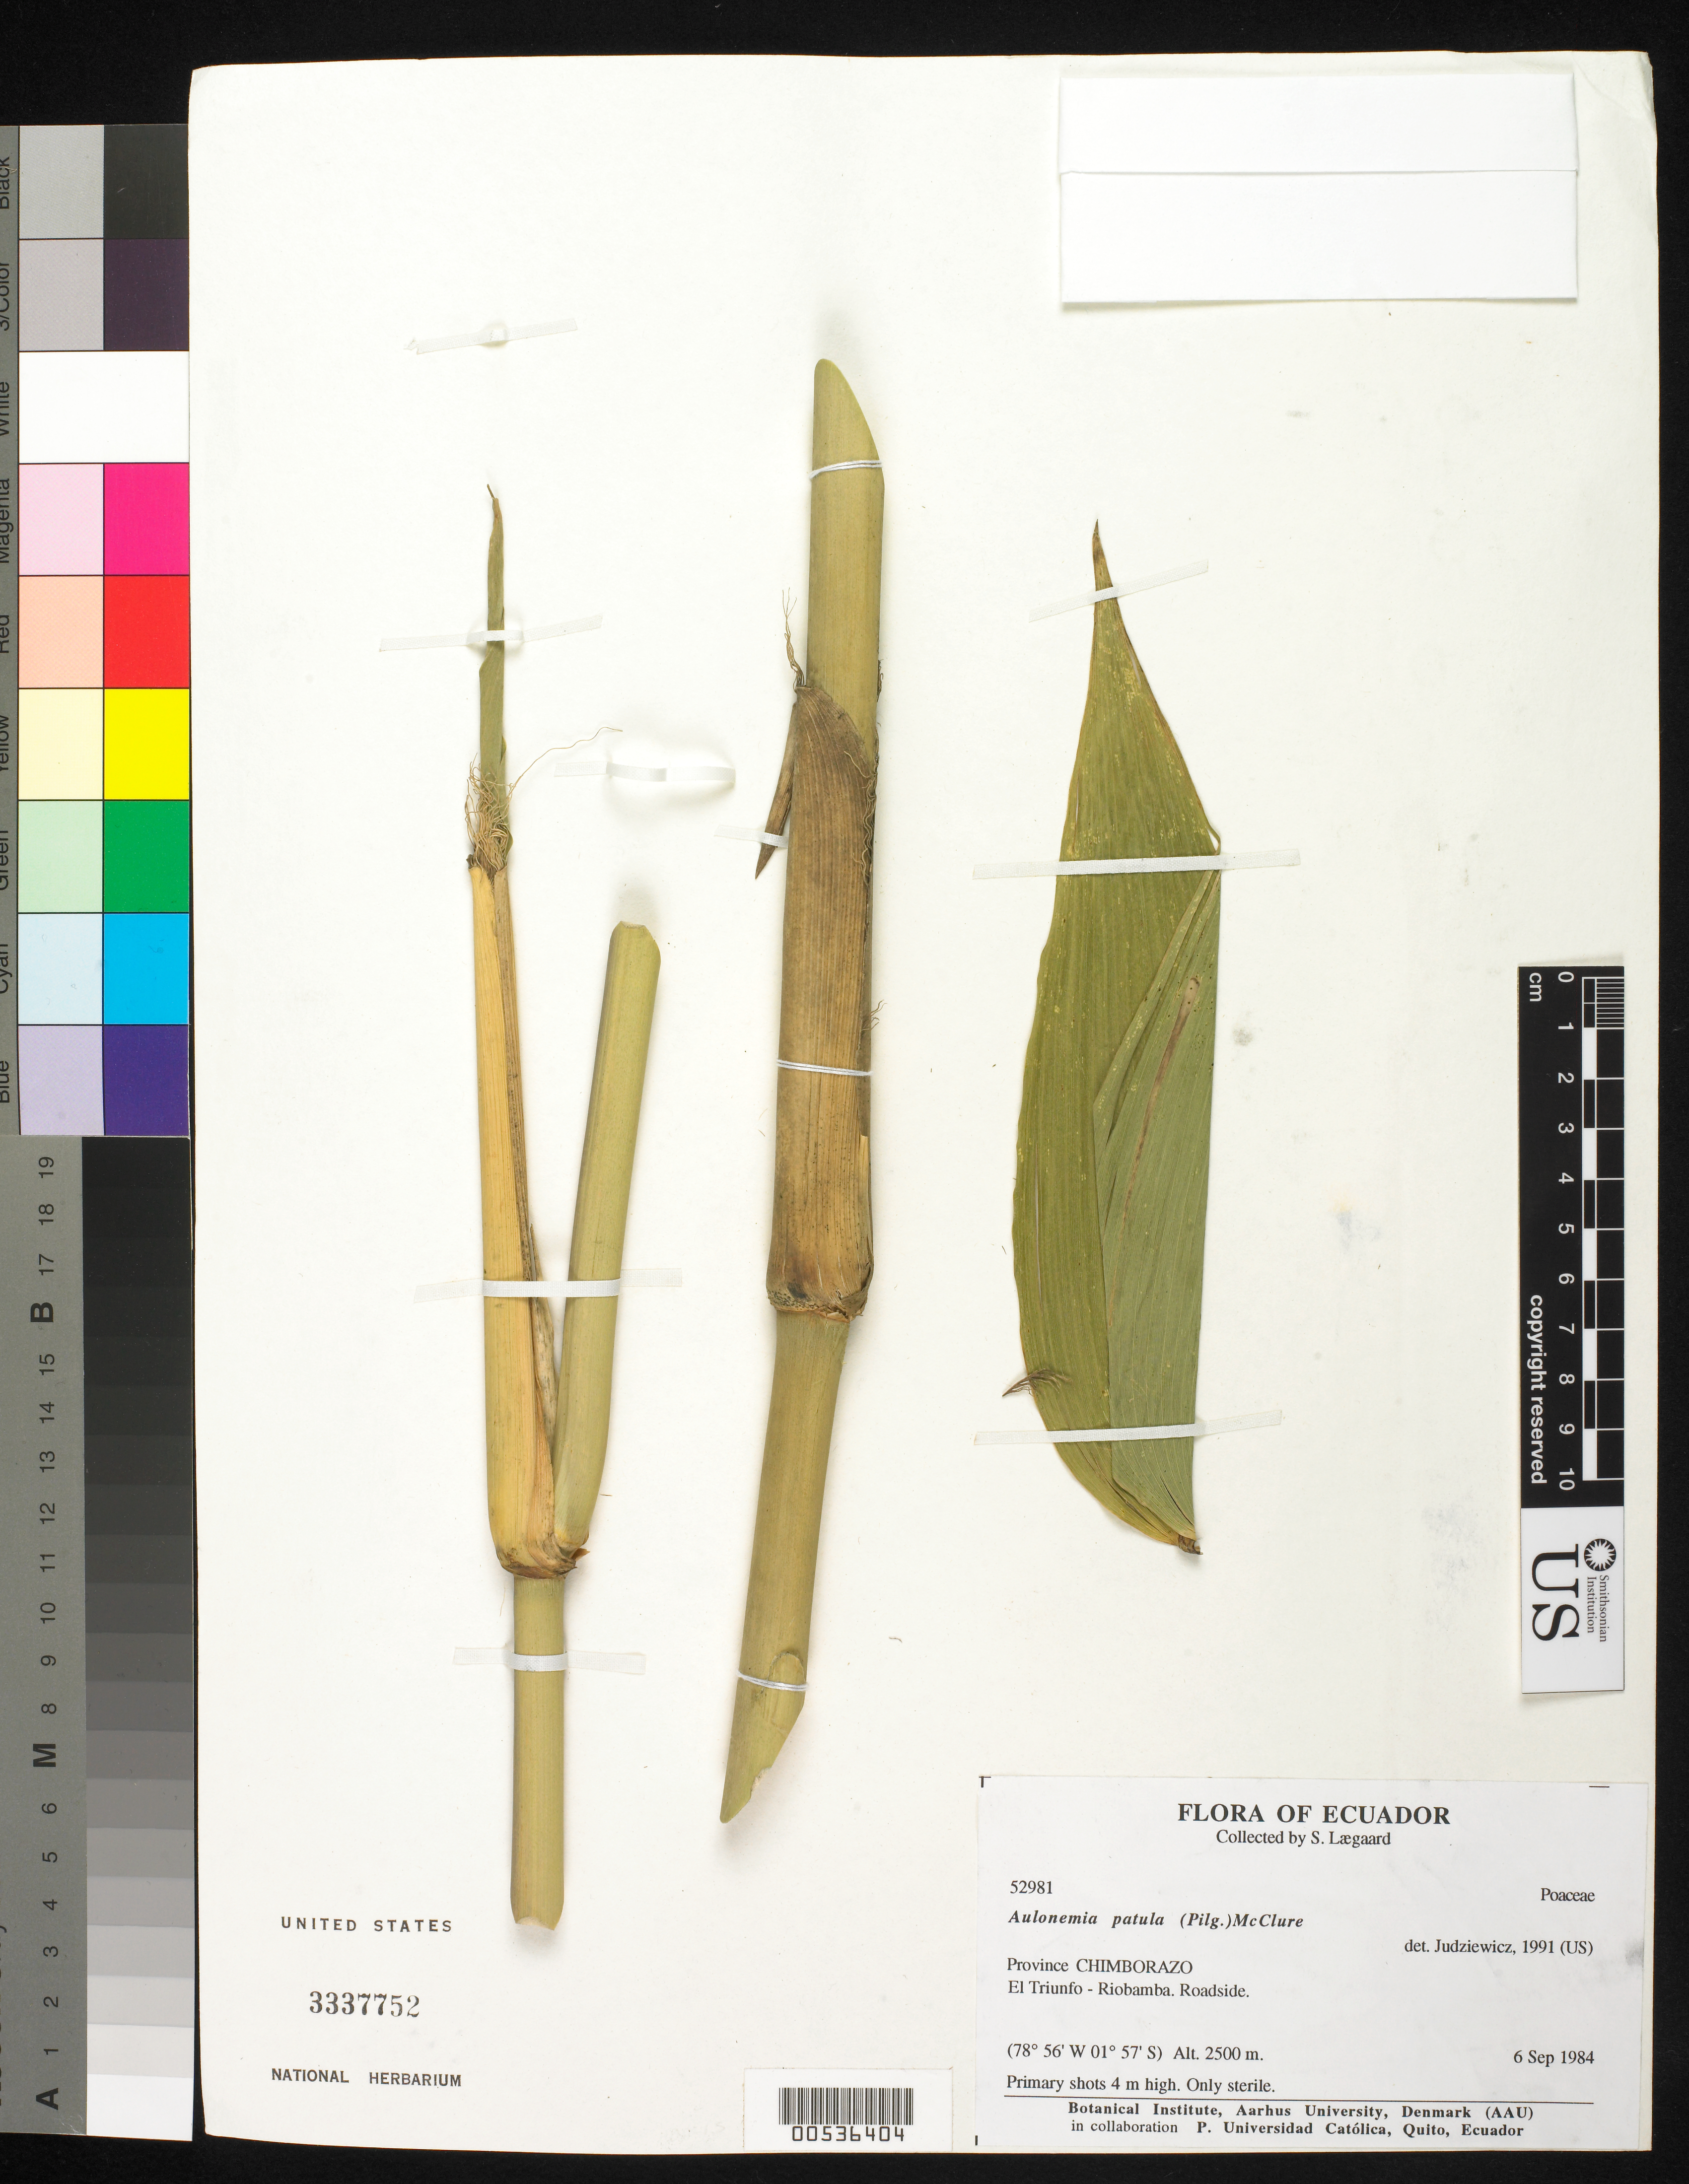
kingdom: Plantae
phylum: Tracheophyta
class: Liliopsida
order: Poales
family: Poaceae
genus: Aulonemia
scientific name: Aulonemia patula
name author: (Pilg.) McClure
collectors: S. Lægaard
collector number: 52981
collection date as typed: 06 Sep 1984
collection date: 1984-09-06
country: Ecuador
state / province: Chimborazo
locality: Road el Triunfo - Riobamba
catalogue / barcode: US 3337752